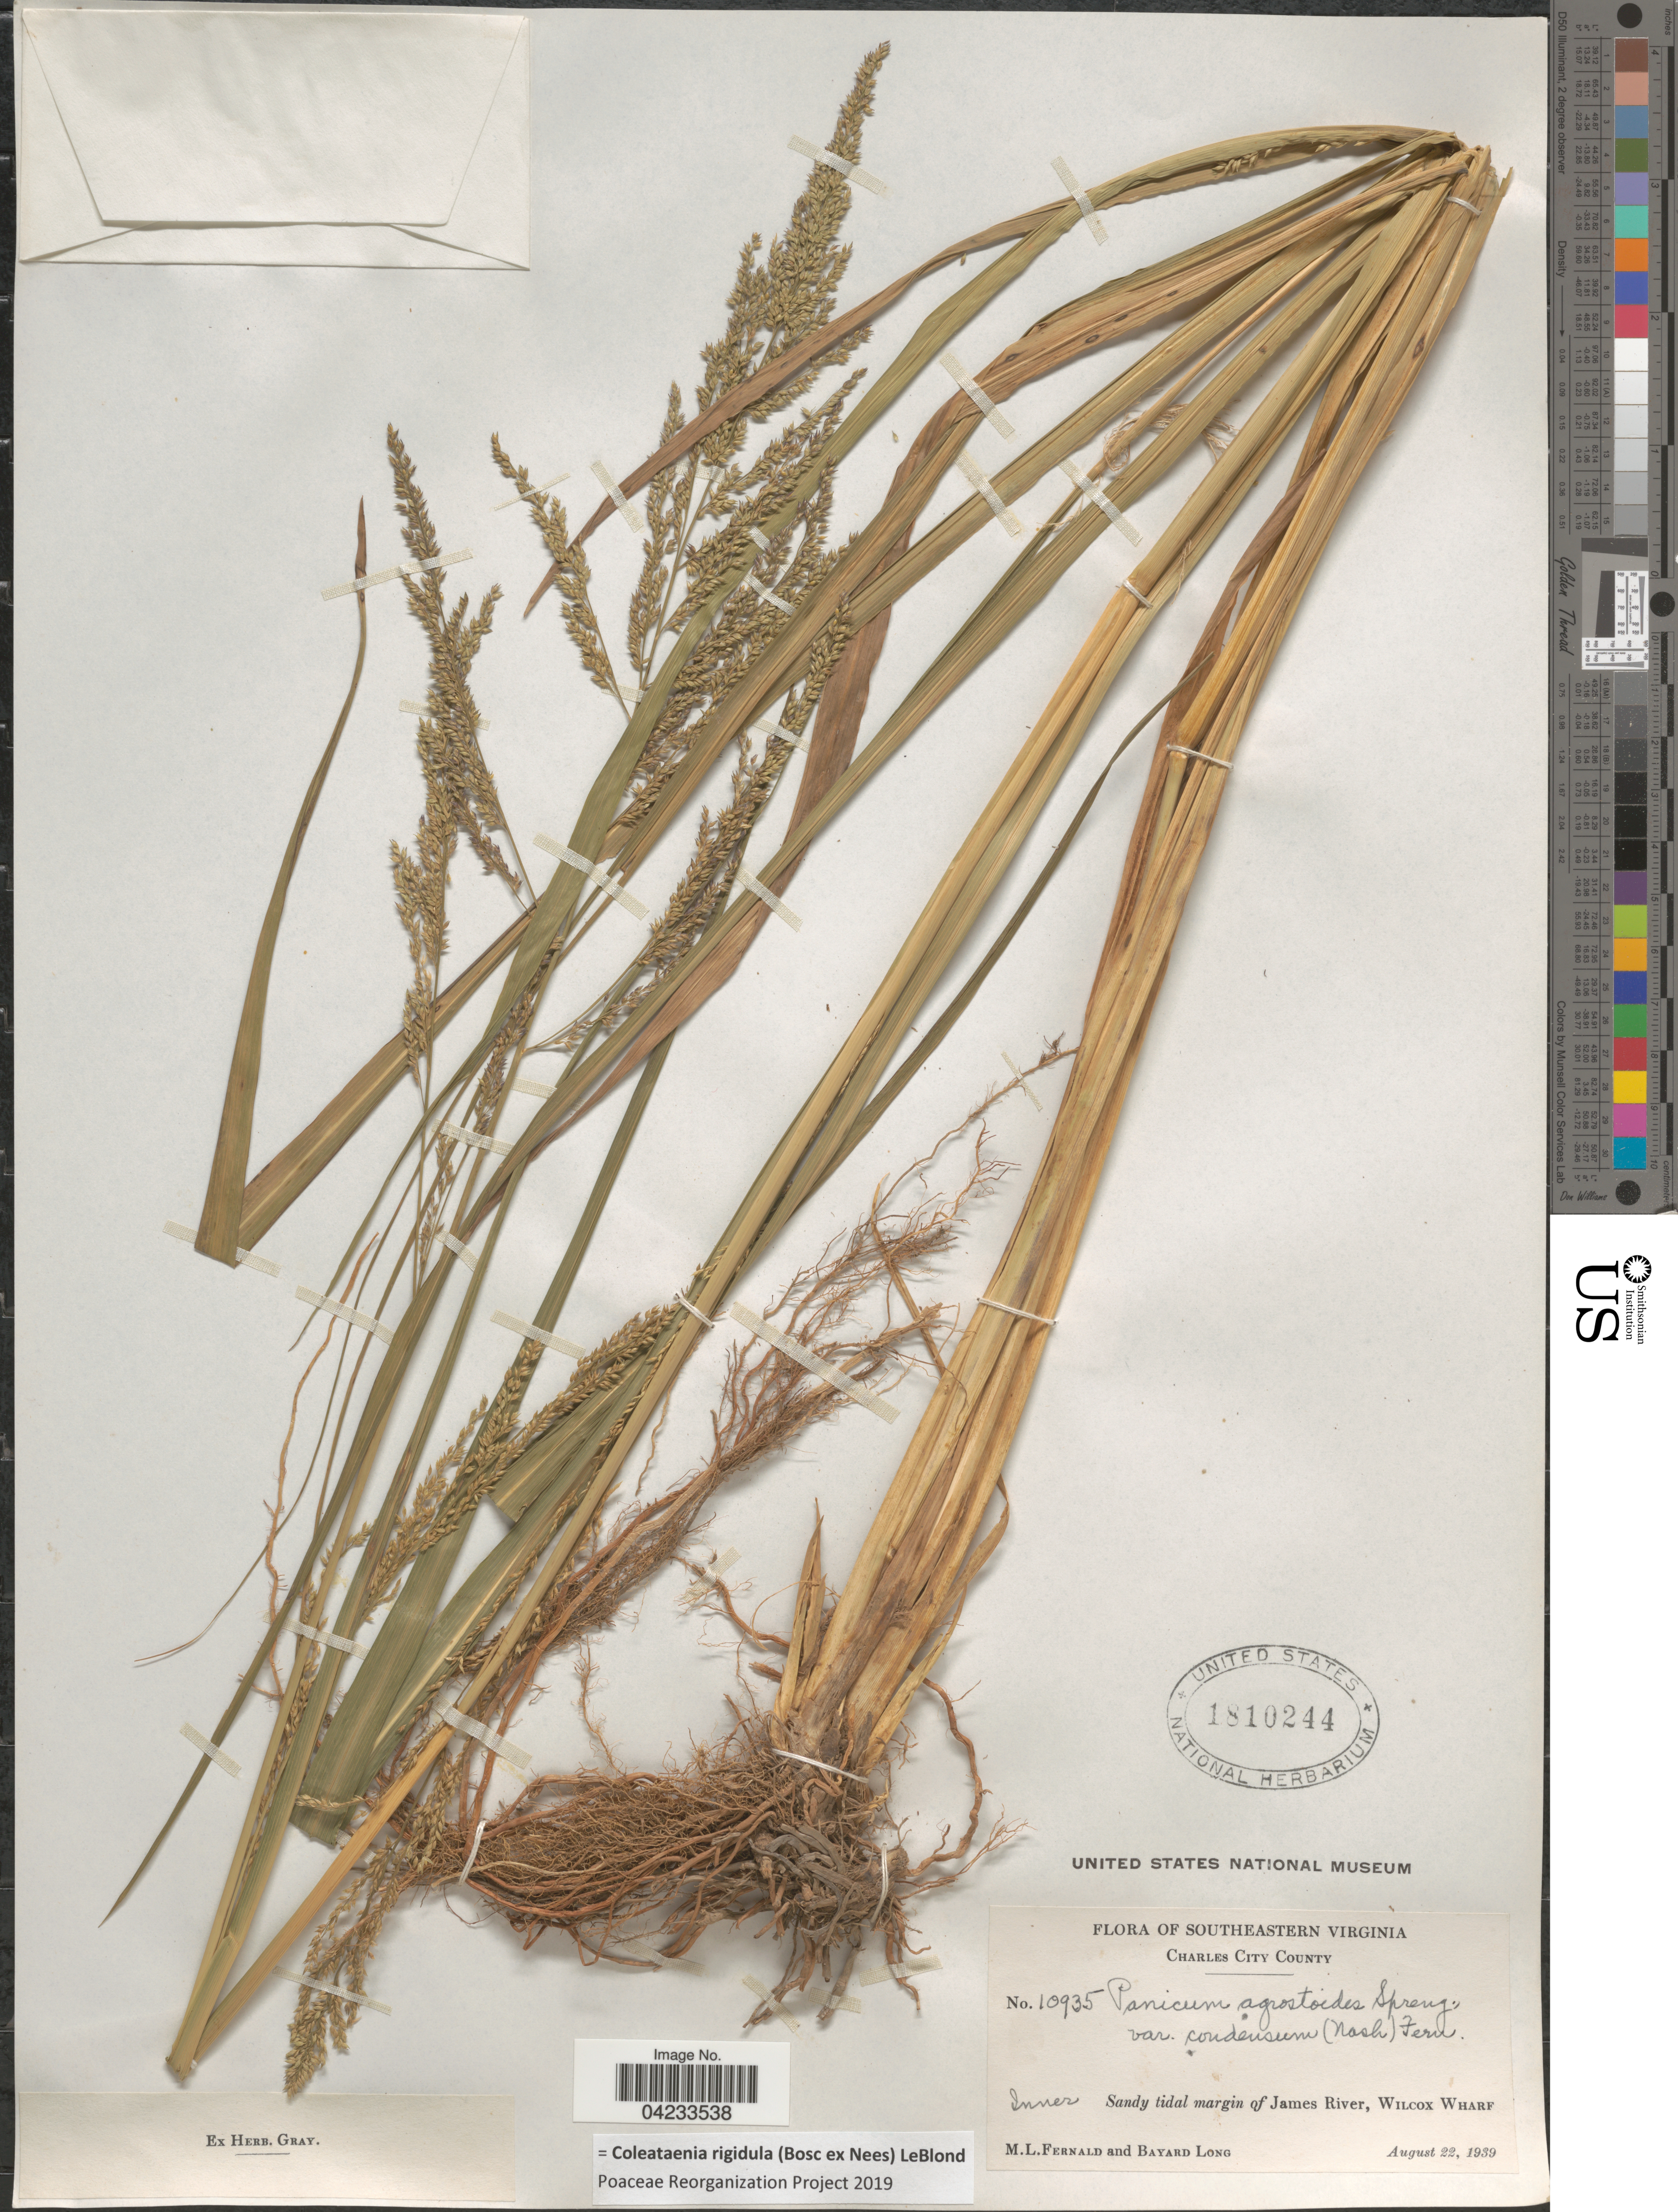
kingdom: Plantae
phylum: Tracheophyta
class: Liliopsida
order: Poales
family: Poaceae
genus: Coleataenia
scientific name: Coleataenia rigidula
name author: (Bosc ex Nees) LeBlond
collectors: M. L. Fernald & B. Long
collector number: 10935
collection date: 1939-08-22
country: United States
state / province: Virginia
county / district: Charles City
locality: Southeastern Virginia. Charles City County. Inner Sandy tidal margin of James River, Wilcox Wharf.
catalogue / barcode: US 1810244